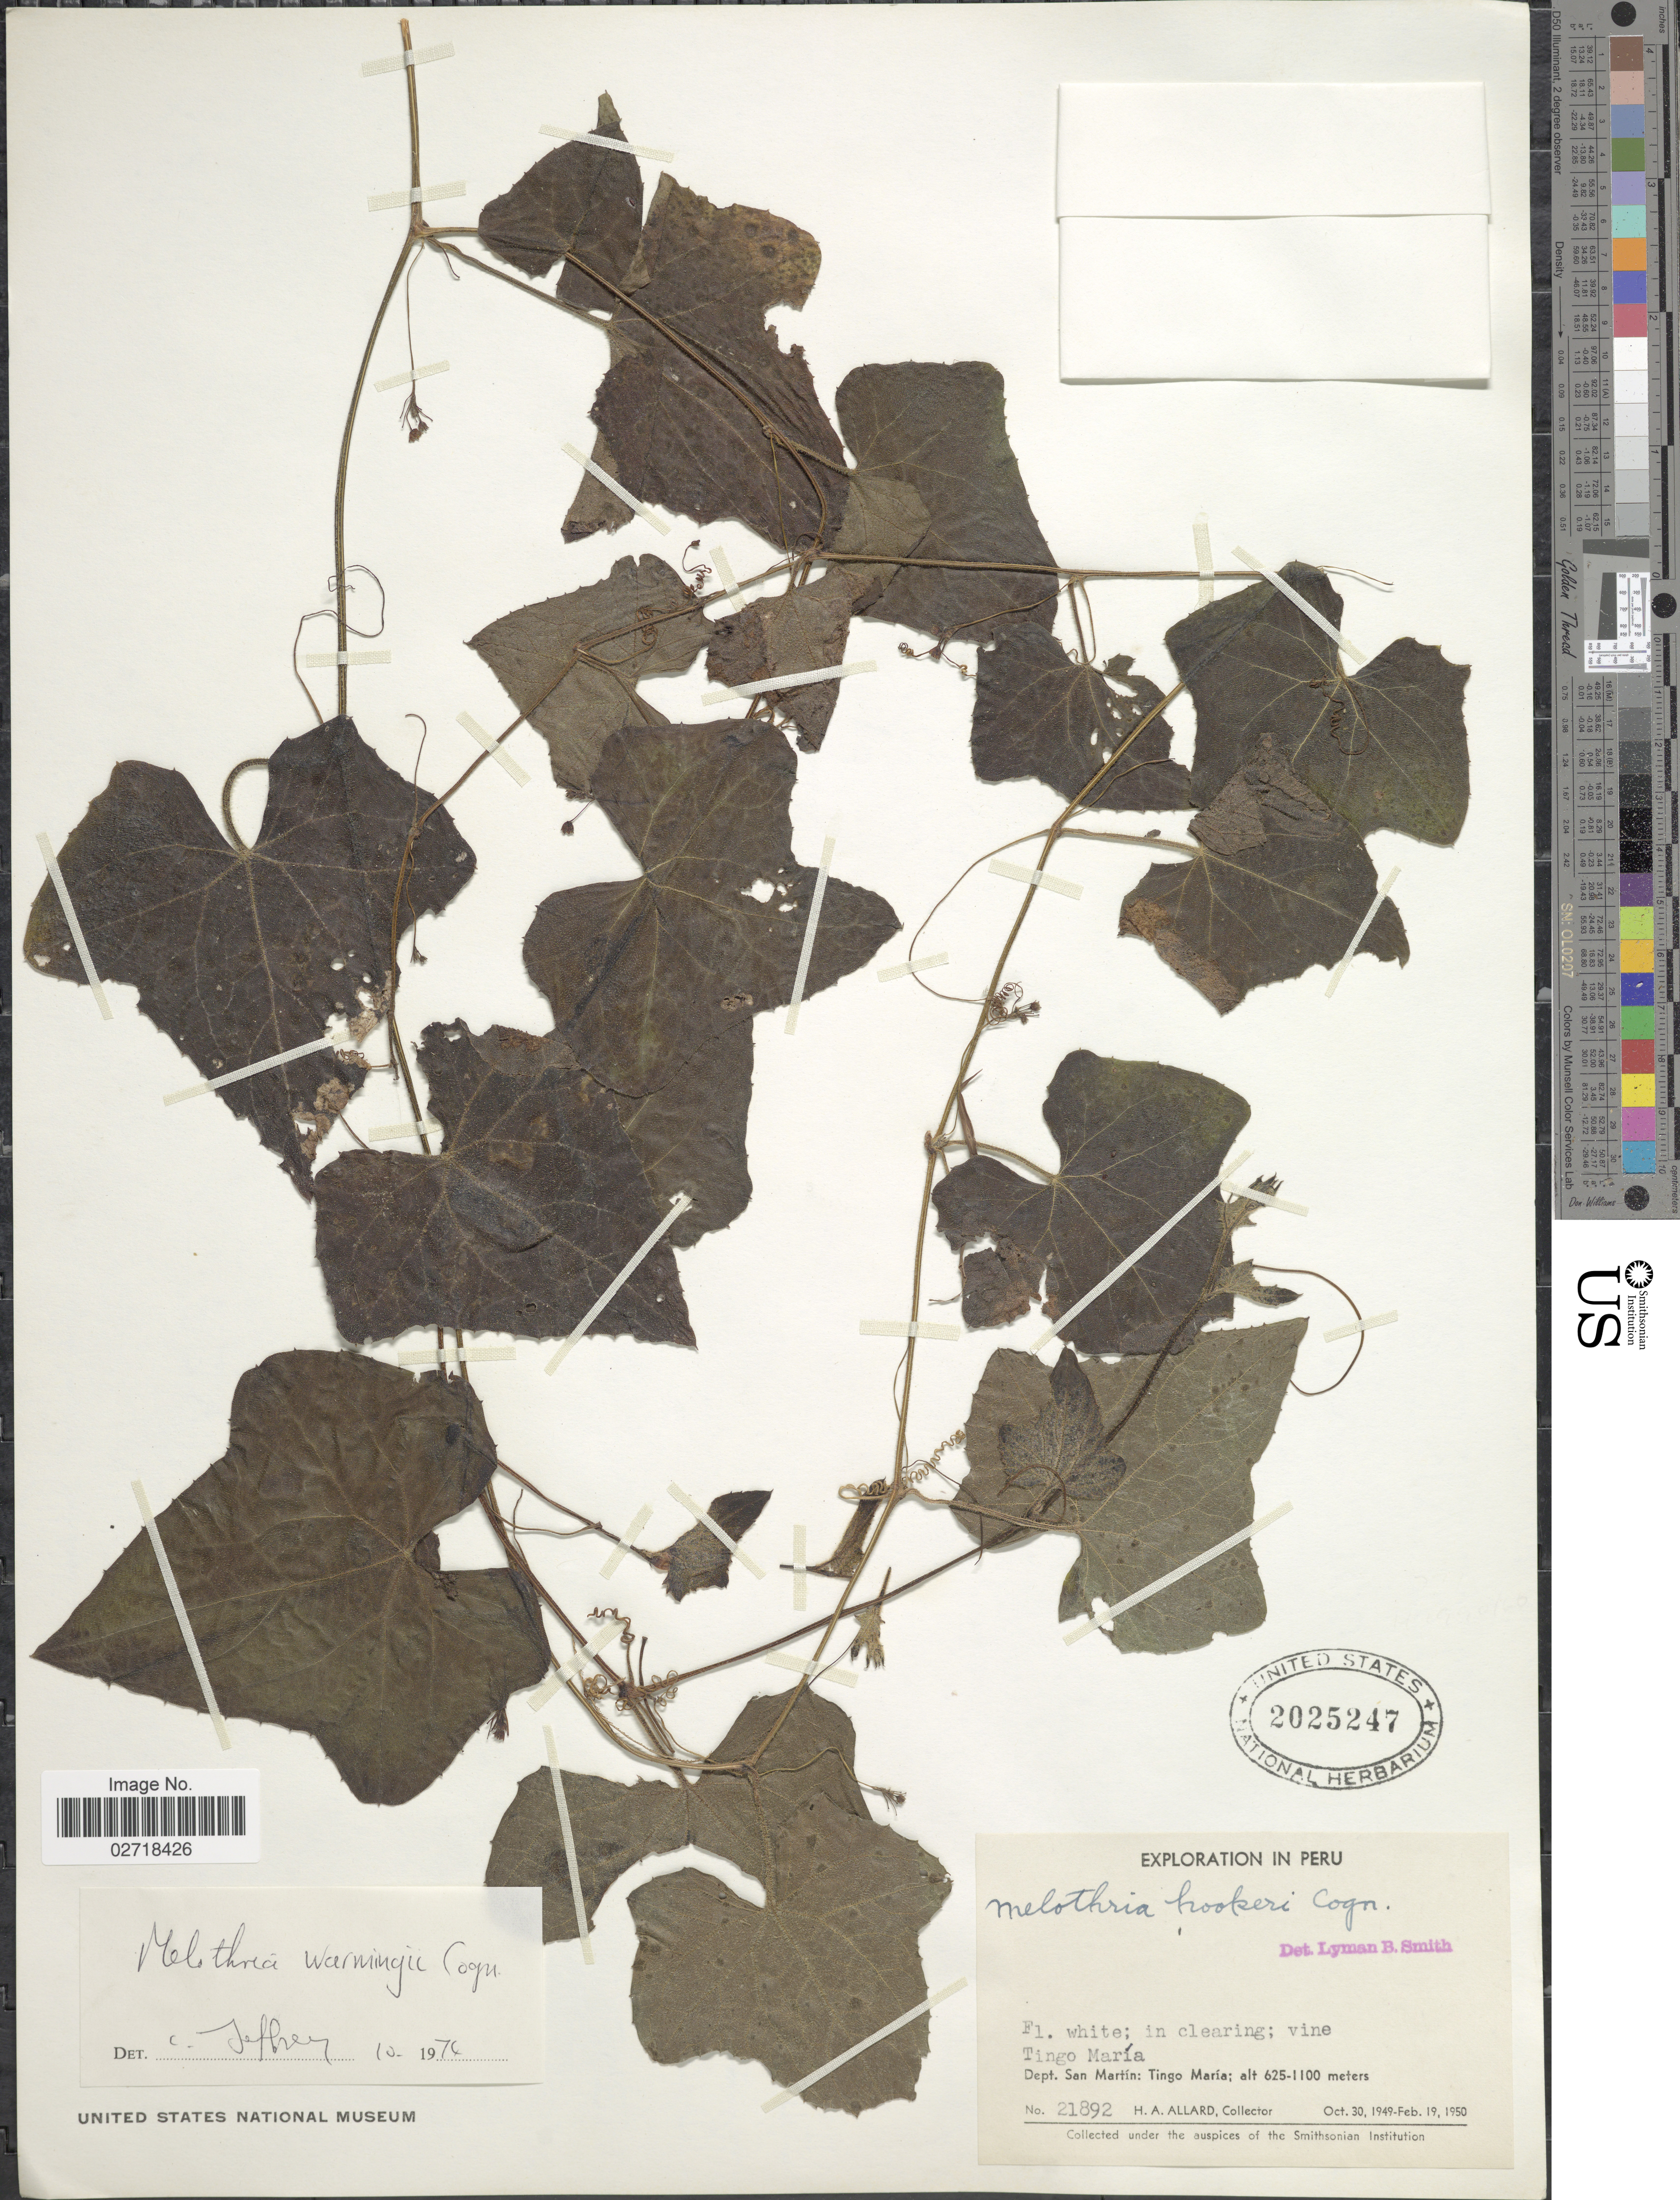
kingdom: Plantae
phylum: Tracheophyta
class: Magnoliopsida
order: Cucurbitales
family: Cucurbitaceae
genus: Melothria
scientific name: Melothria warmingii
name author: Cogn.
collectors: H. A. Allard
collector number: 21892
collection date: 1949-10-30/1950-02-19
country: Peru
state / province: San Martín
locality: Tingo Maria, Tingo Maria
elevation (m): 625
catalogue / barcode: US 2025247